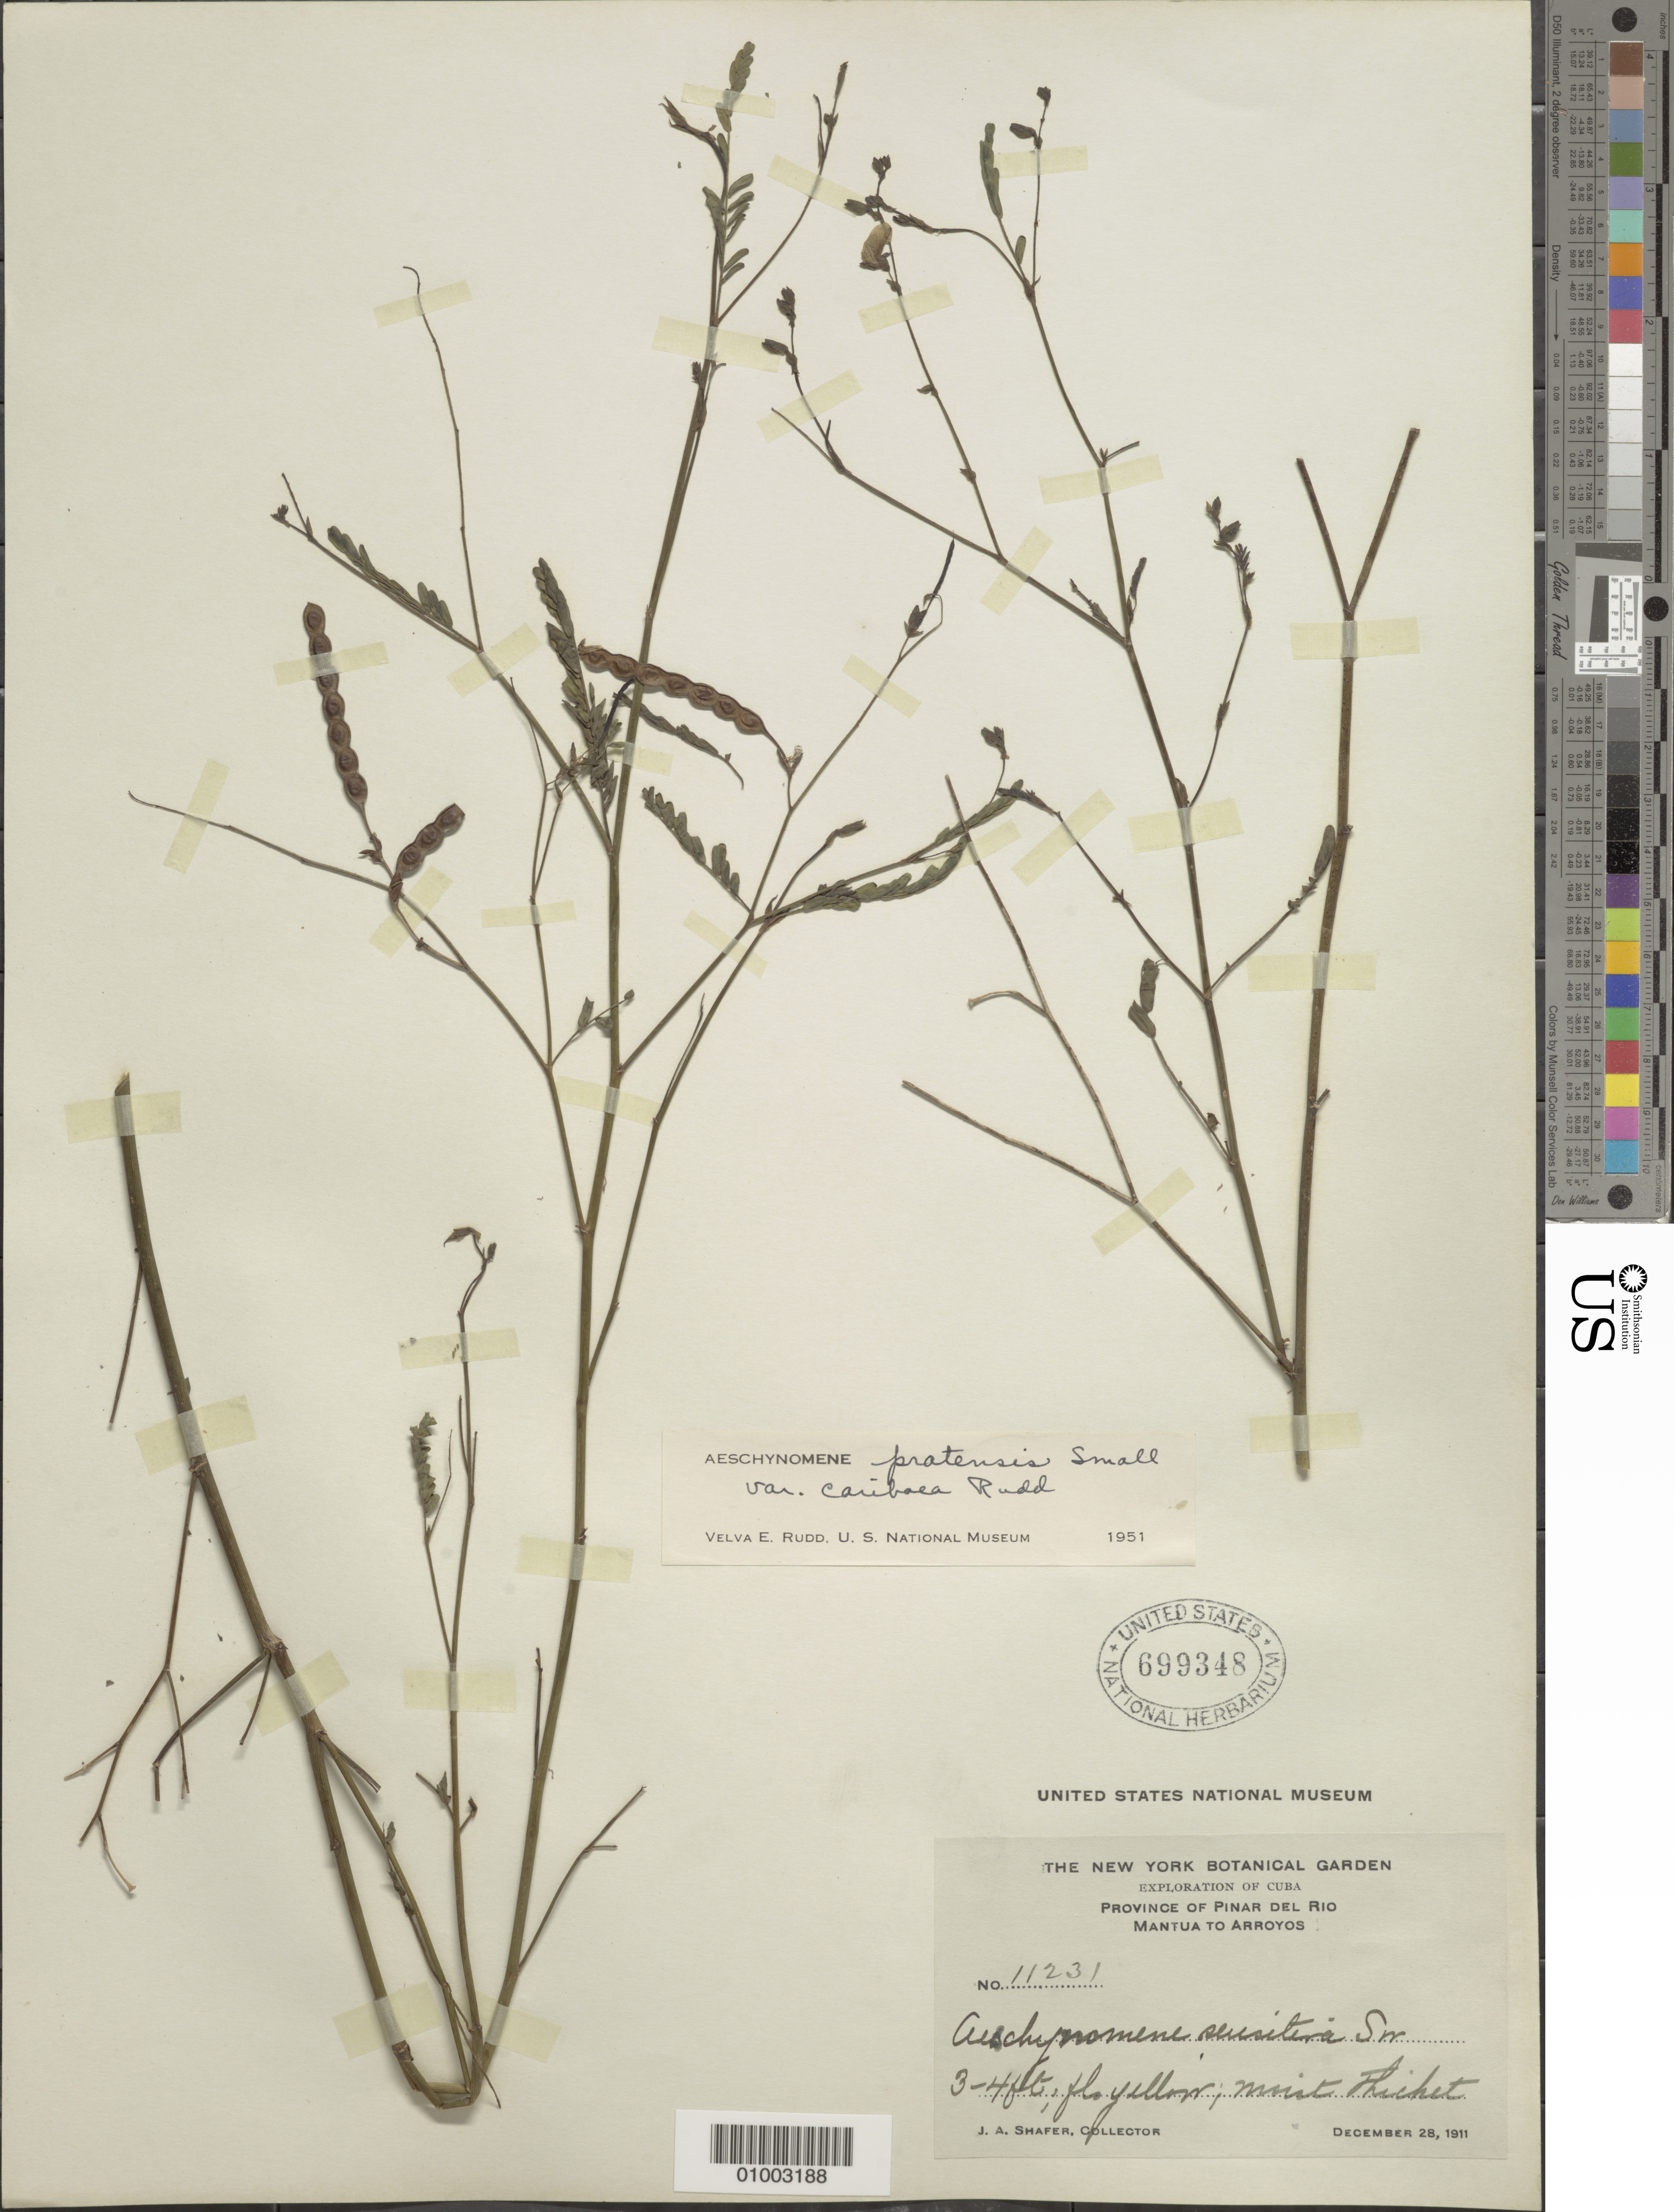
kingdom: Plantae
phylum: Tracheophyta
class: Magnoliopsida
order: Fabales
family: Fabaceae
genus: Aeschynomene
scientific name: Aeschynomene pratensis var. caribaea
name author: Rudd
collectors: J. A. Shafer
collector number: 11231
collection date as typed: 28 Dec 1911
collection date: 1911-12-28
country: Cuba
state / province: Pinar del Rio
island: Cuba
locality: Mantua to Arroyos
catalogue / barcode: US 699348